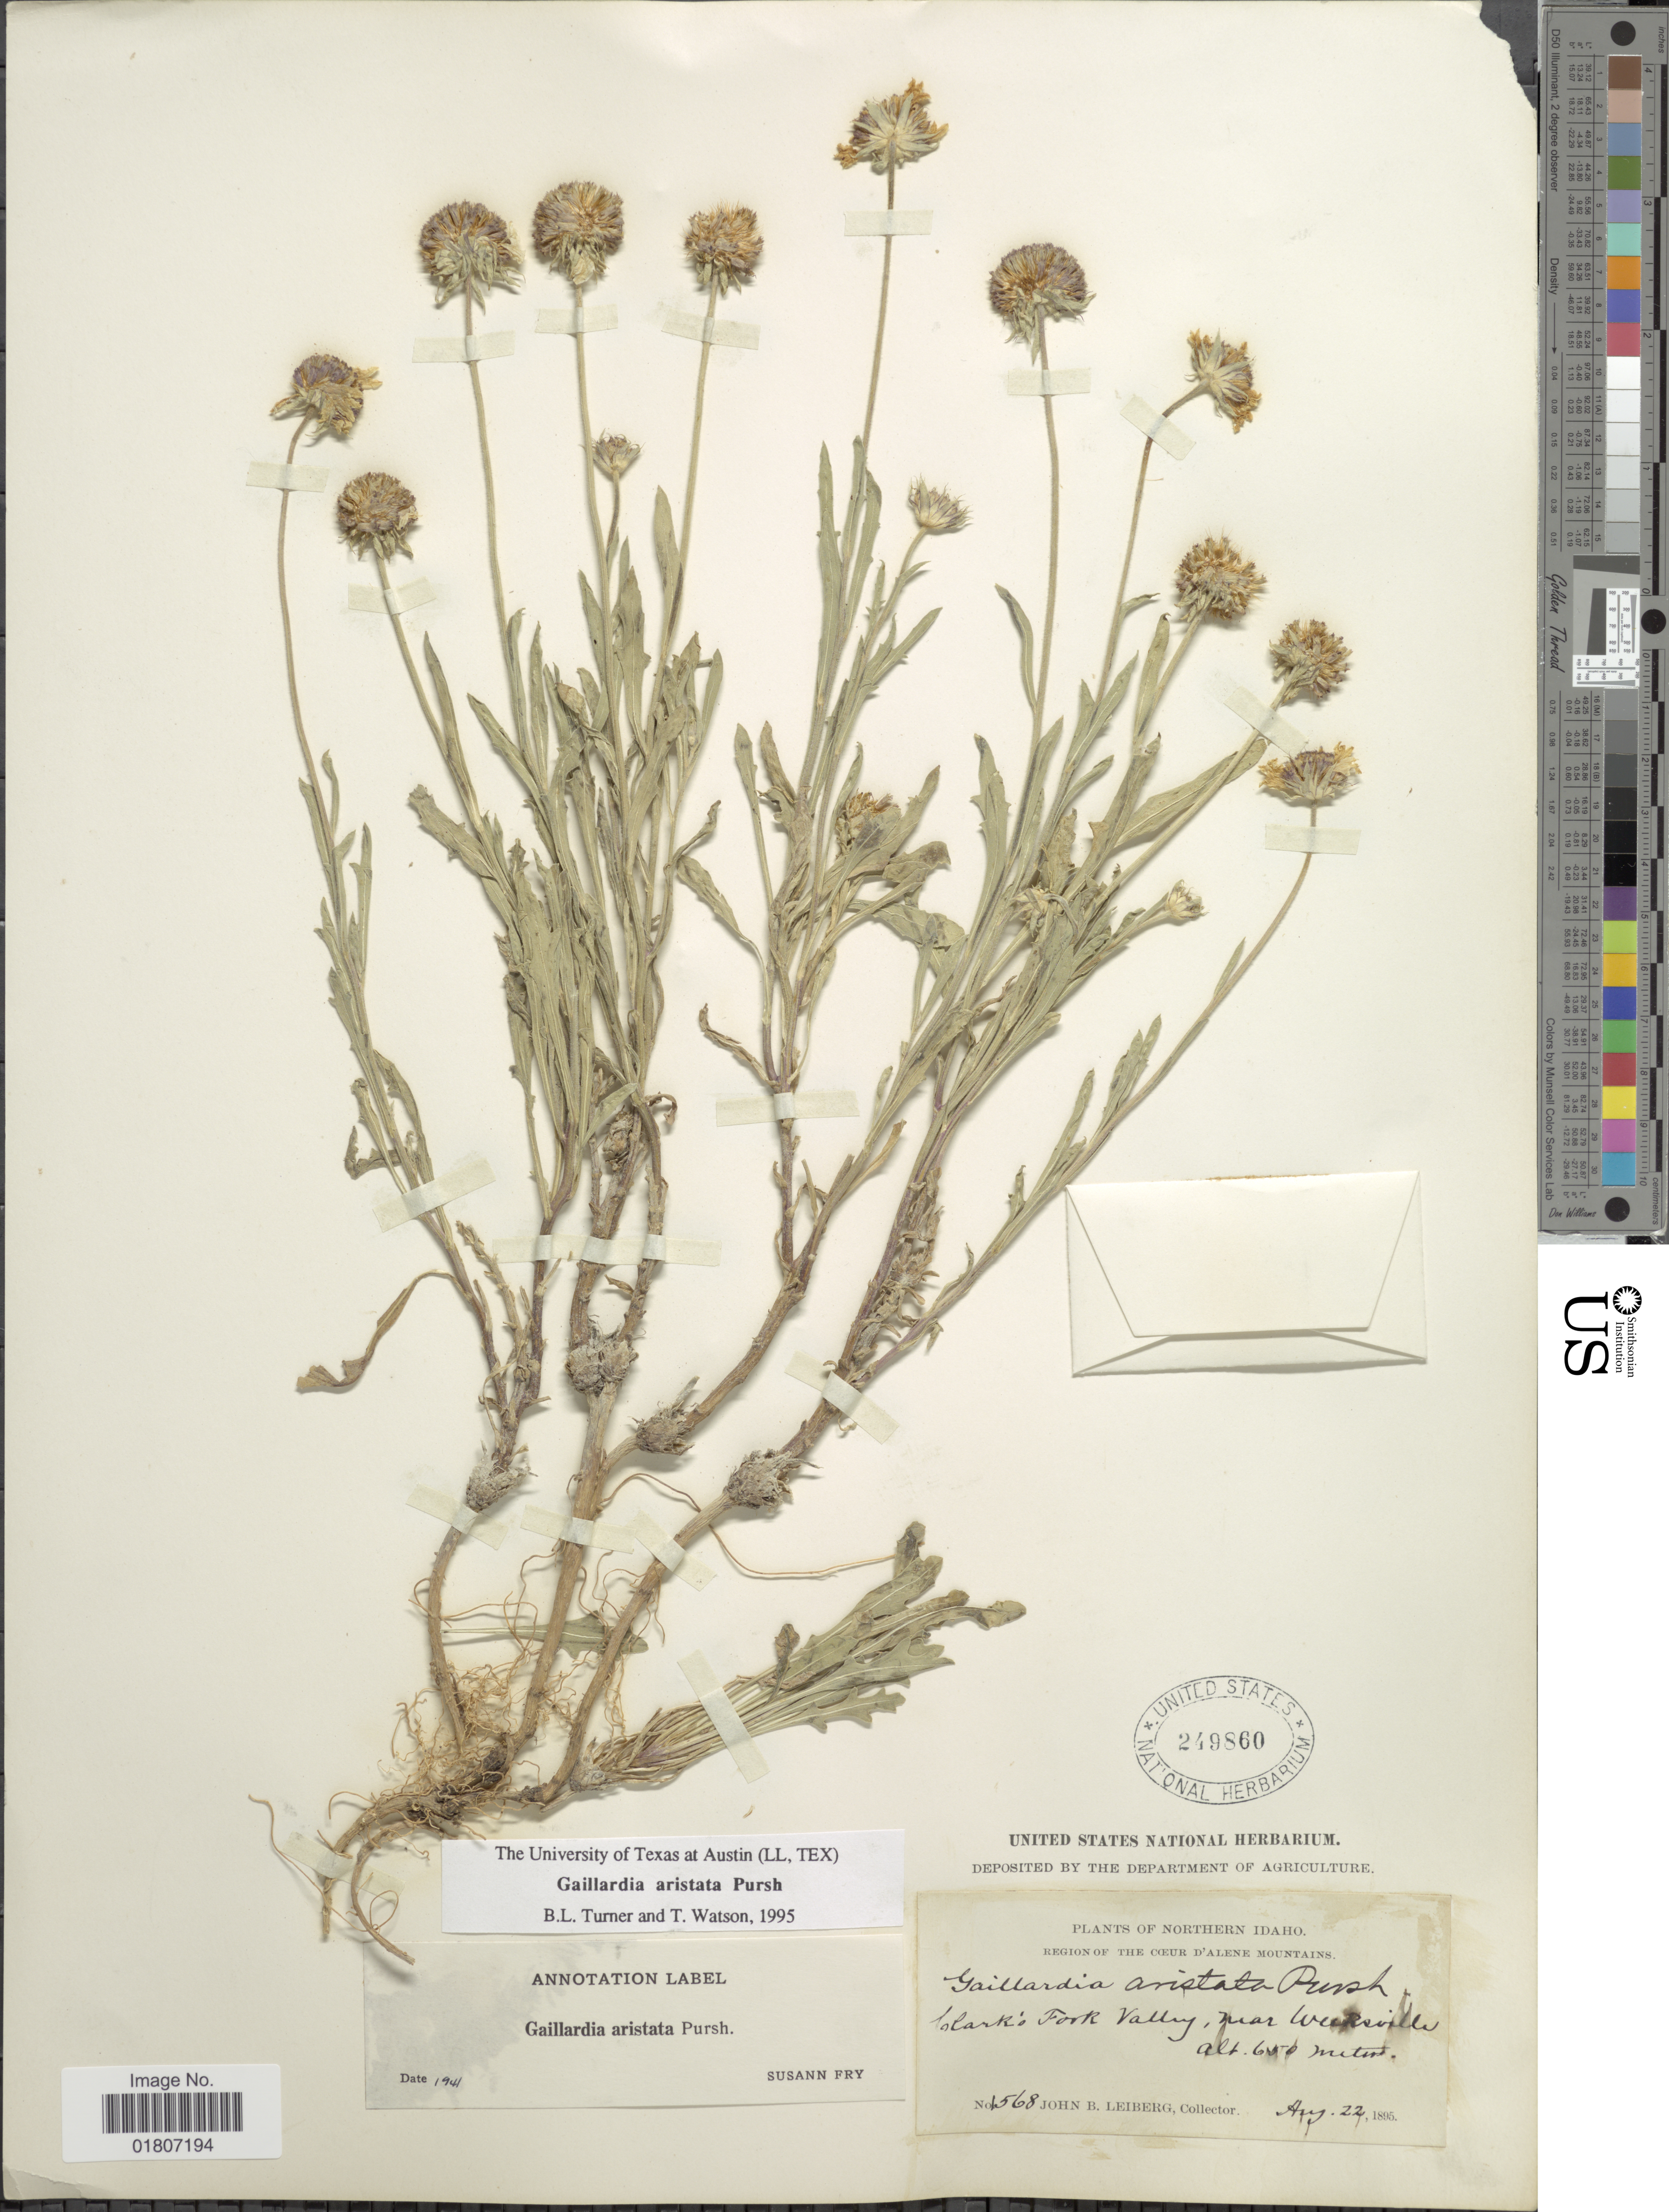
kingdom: Plantae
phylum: Tracheophyta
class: Magnoliopsida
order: Asterales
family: Asteraceae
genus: Gaillardia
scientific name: Gaillardia aristata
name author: Pursh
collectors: J. Leiberg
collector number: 1568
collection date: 1895-08-22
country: United States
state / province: Idaho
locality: Northern Idaho. Region of the Coeur D'Alene Mountains. Clark's Fork Valley, near Weeksville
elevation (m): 650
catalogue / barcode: US 249860